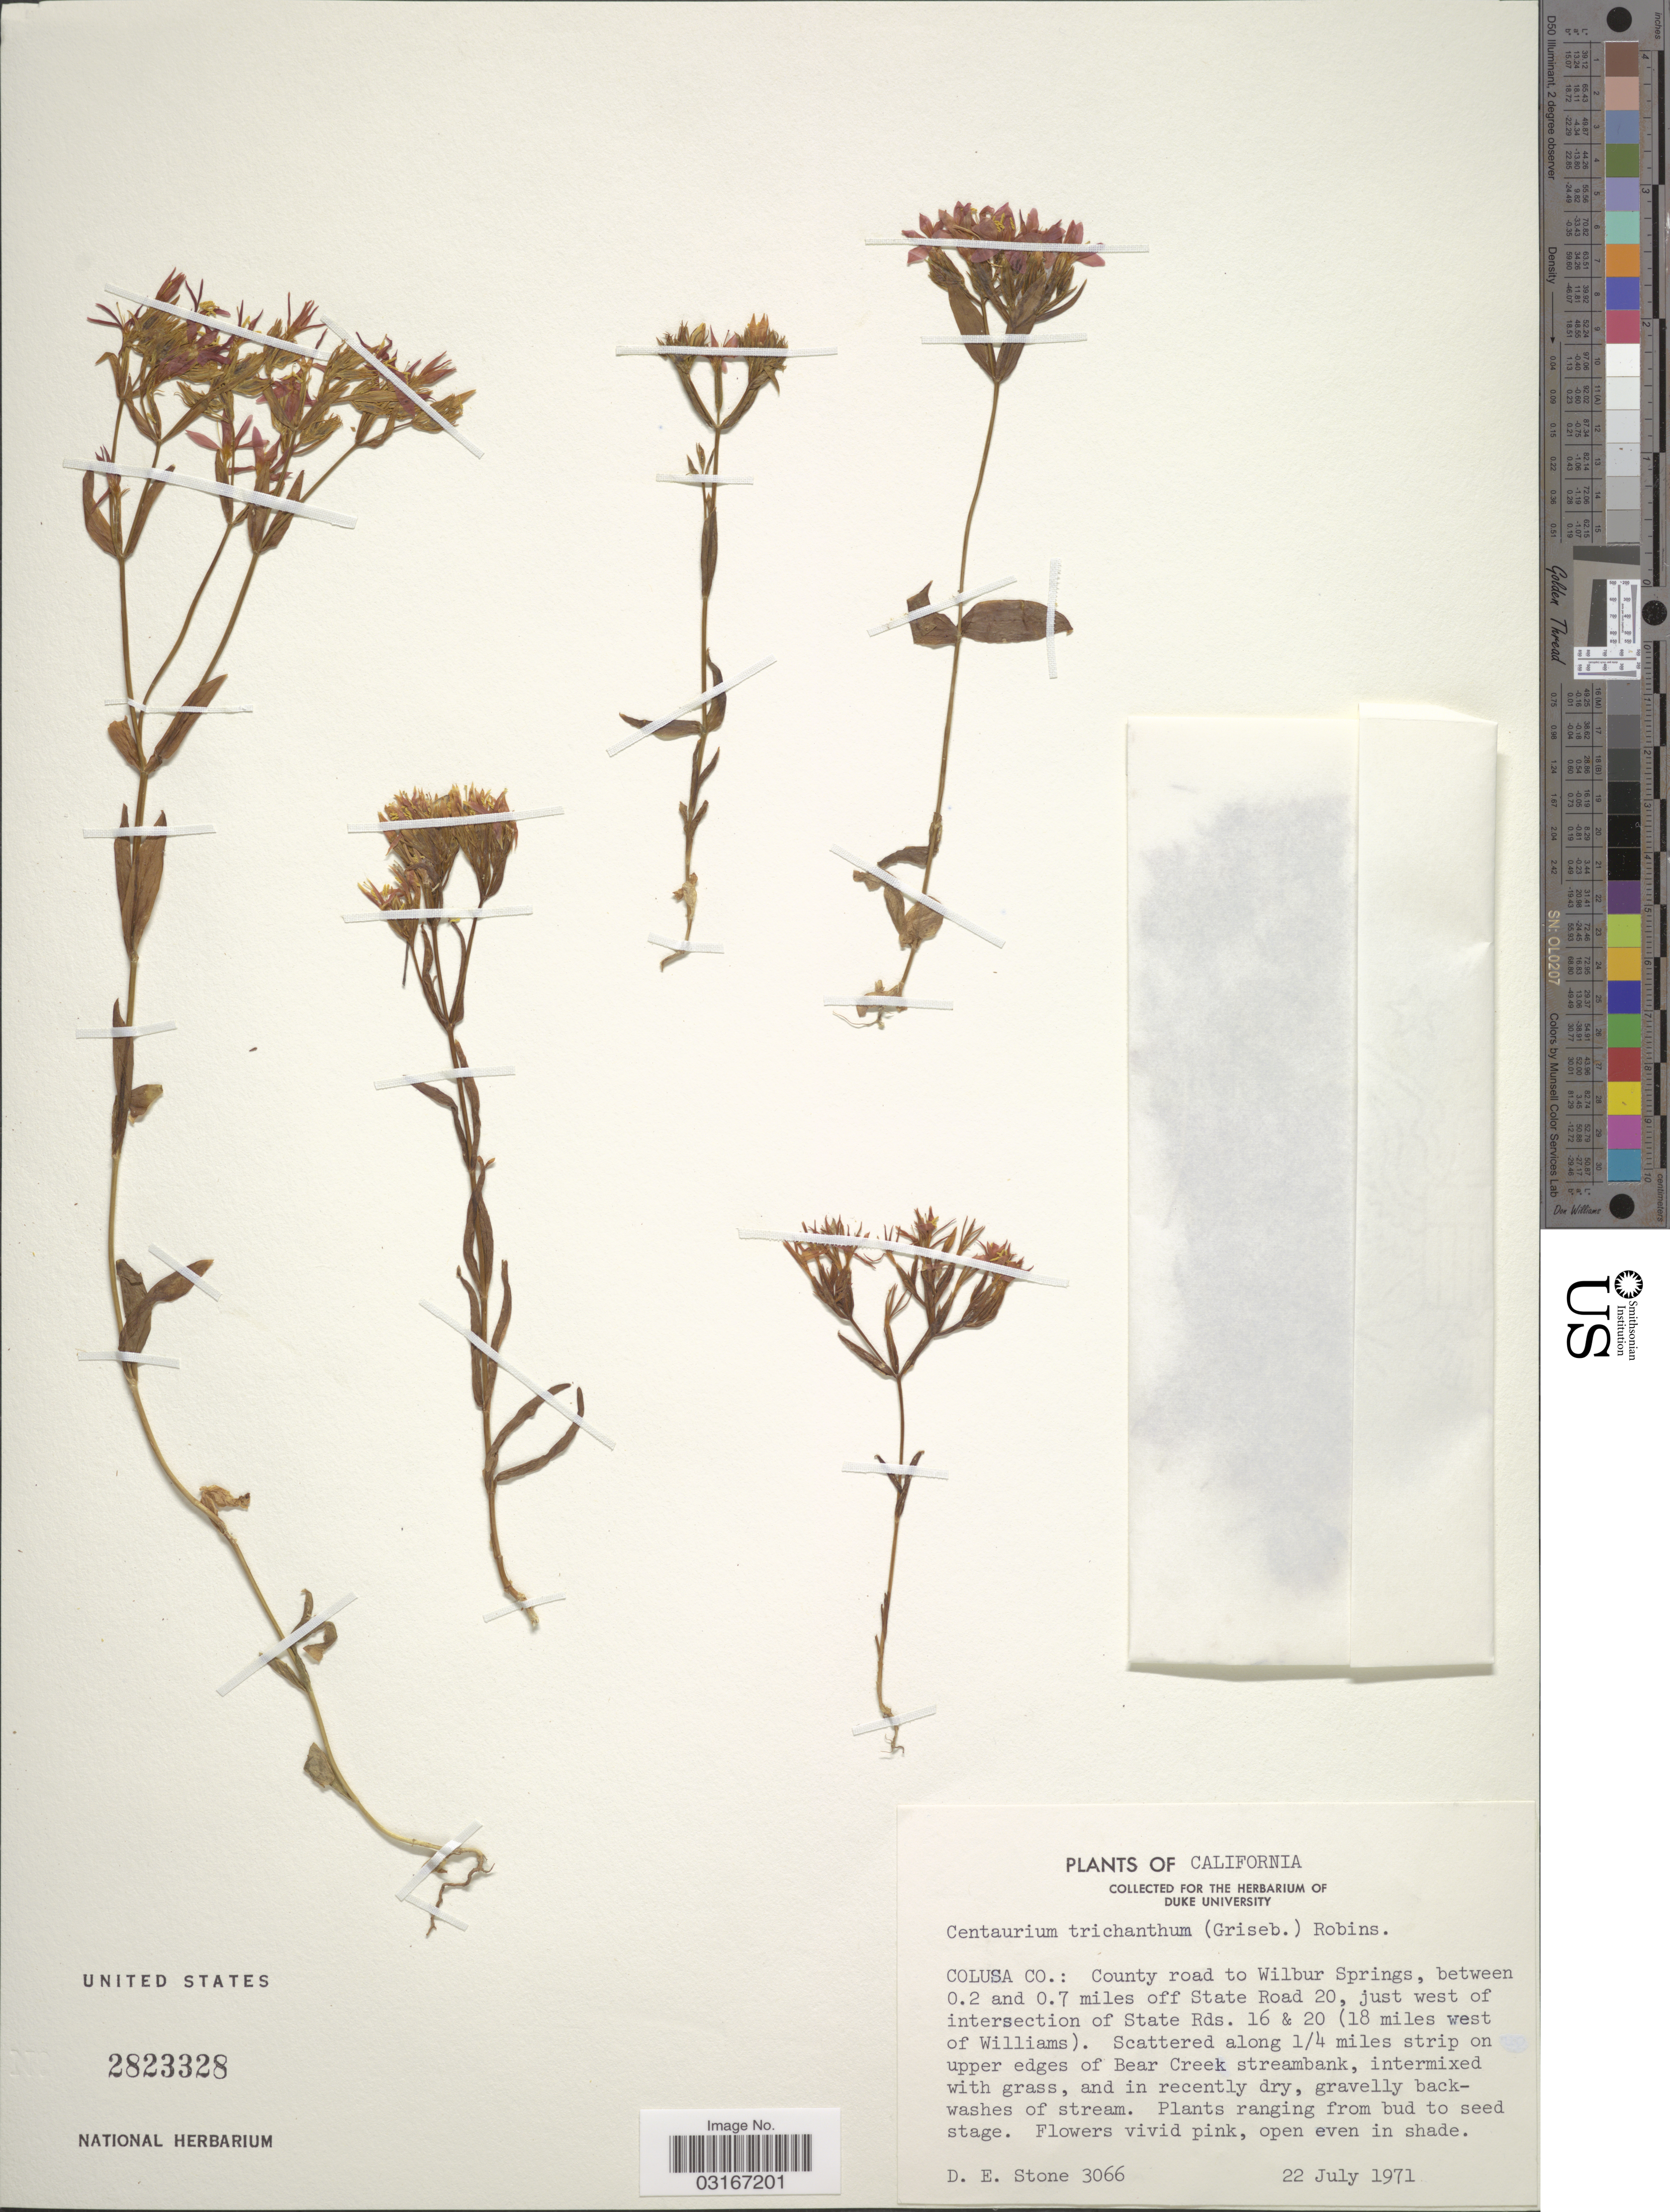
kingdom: Plantae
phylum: Tracheophyta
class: Magnoliopsida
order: Gentianales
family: Gentianaceae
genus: Centaurium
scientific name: Centaurium trichanthum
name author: (Griseb.) B.L. Rob.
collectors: D. E. Stone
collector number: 3066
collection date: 1971-07-22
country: United States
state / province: California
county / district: Colusa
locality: Colusa Co.: County road to Wilbur Springs, between 0.2 and 0.7 miles off State Road 20, just west of intersection of State Rds. 16 & 20 (18 miles west of Williams). Scattered along 1/4 miles strip on upper edges of Bear Creek streambank.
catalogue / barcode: US 2823328